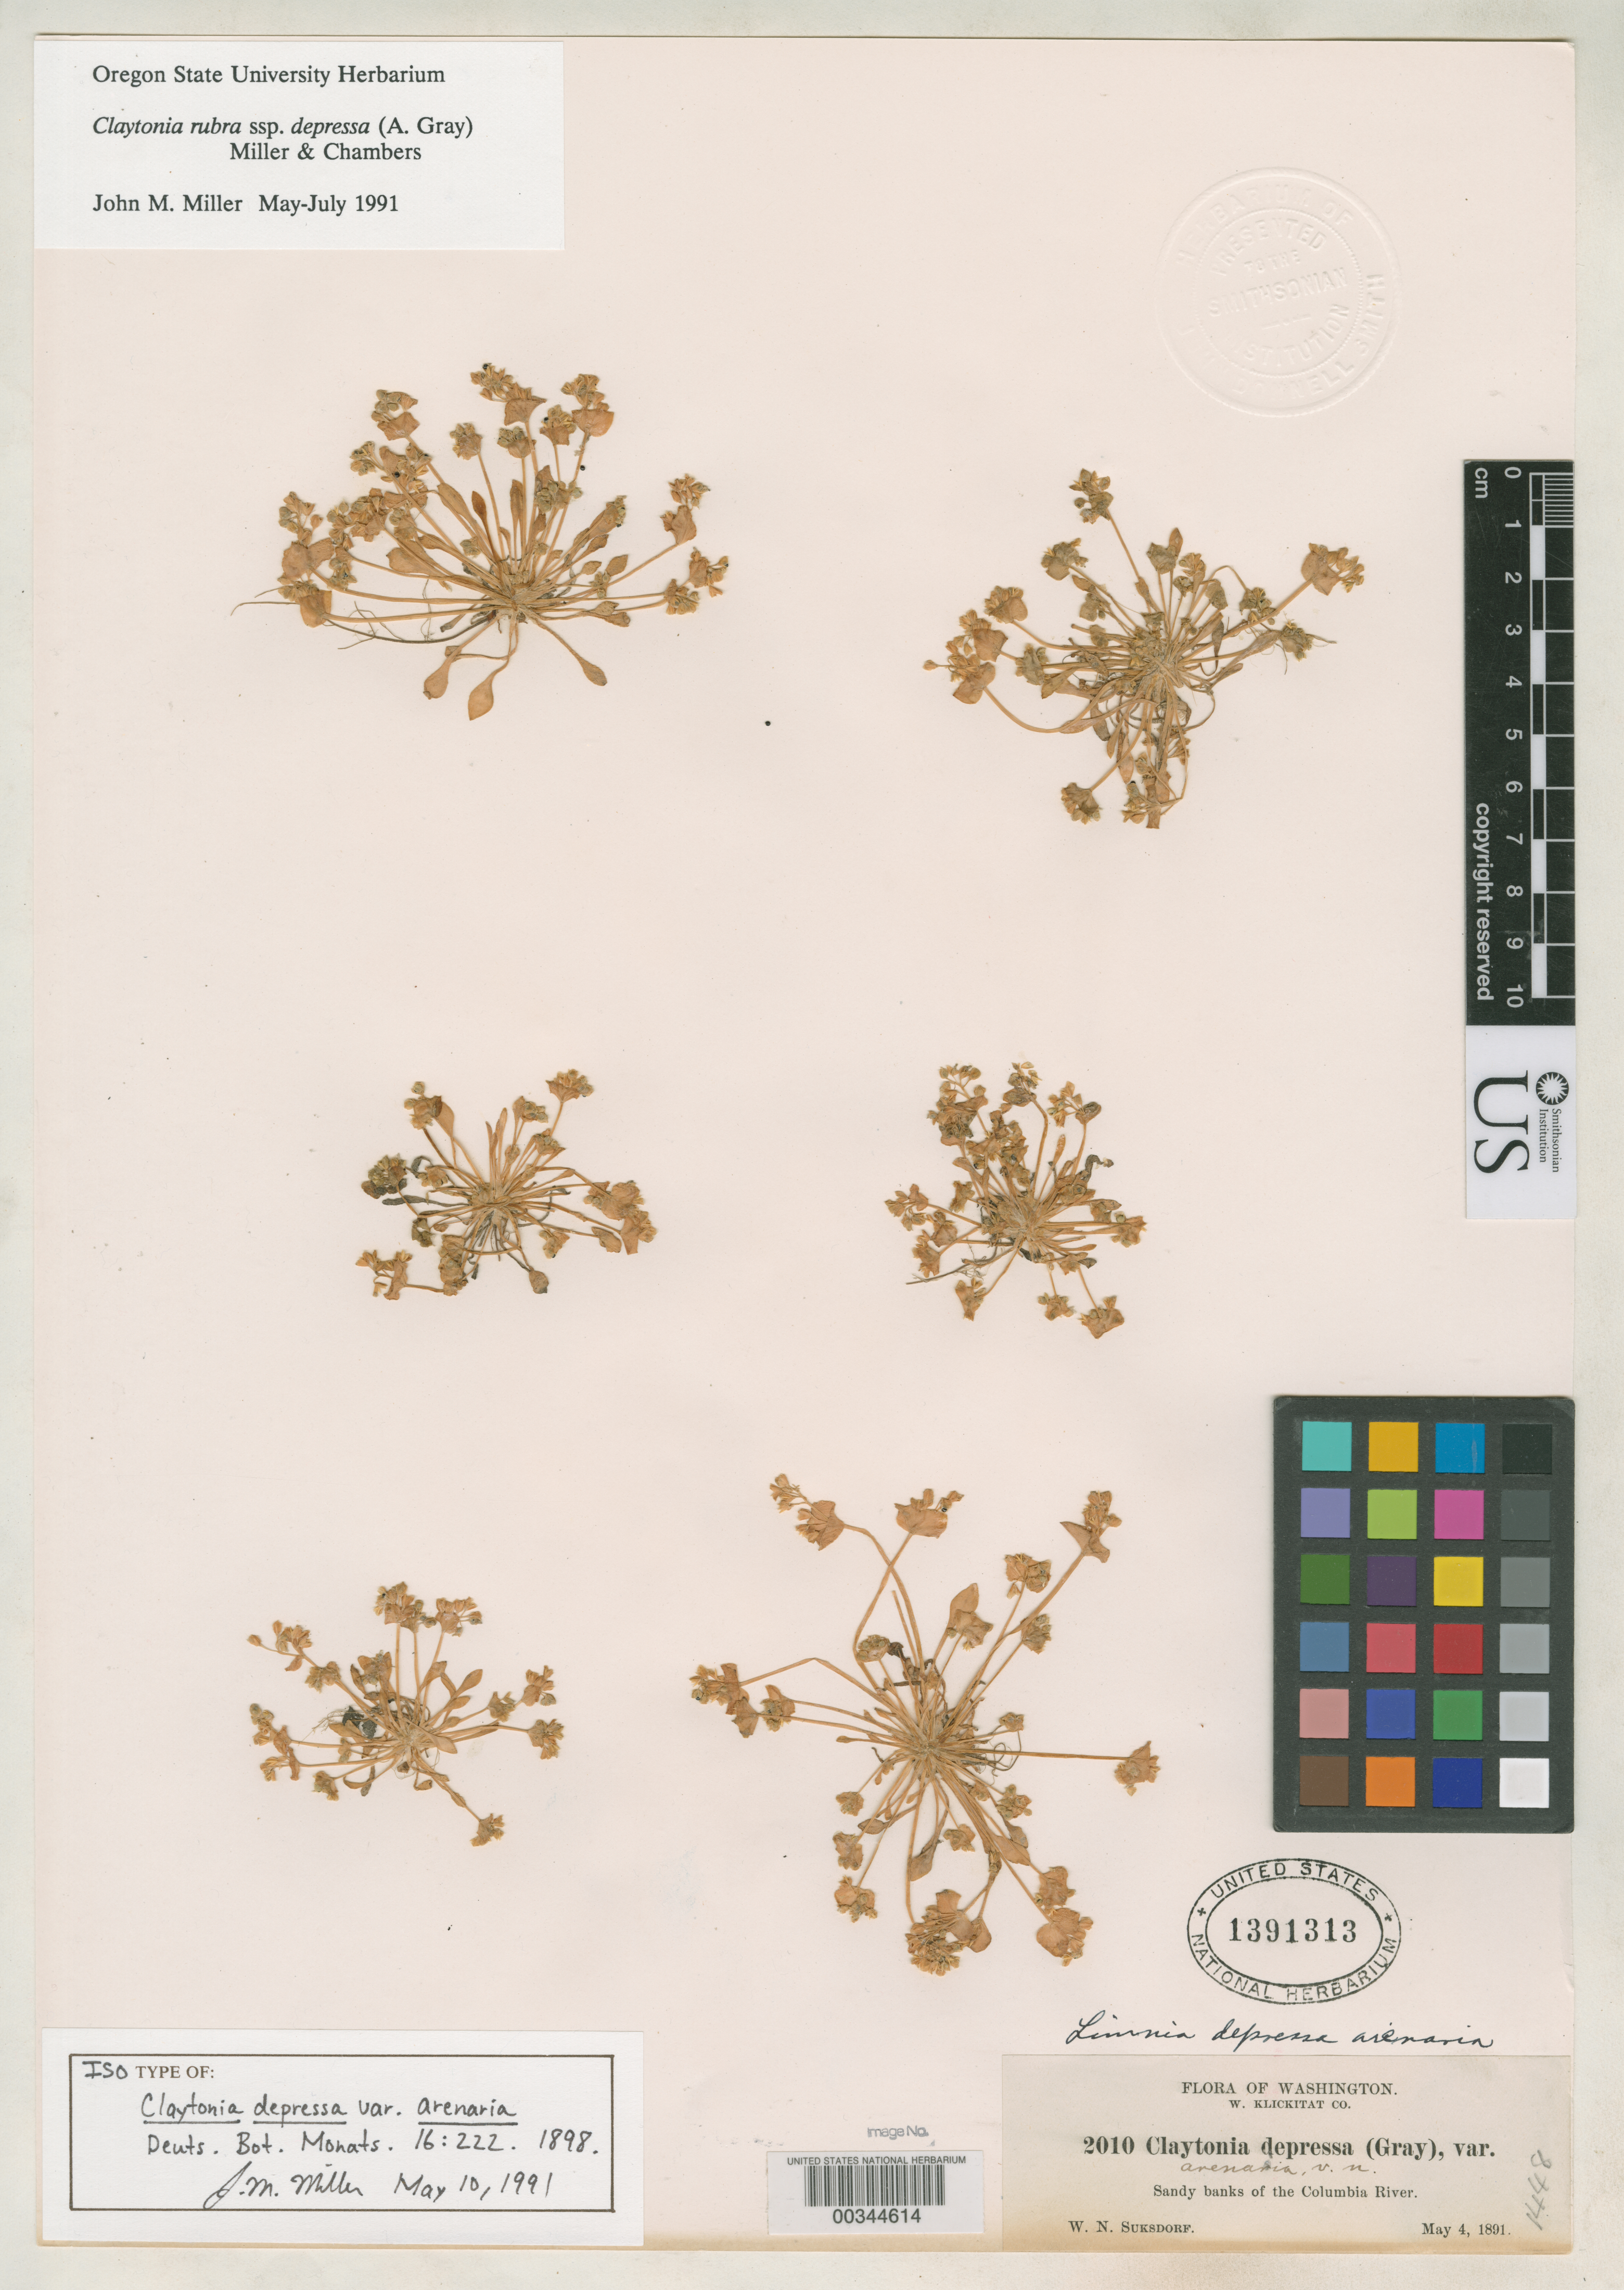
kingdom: Plantae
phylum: Tracheophyta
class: Magnoliopsida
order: Caryophyllales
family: Montiaceae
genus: Claytonia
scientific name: Claytonia depressa var. arenaria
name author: Suksd.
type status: Isotype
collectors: W. N. Suksdorf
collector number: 2010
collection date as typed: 04 May 1891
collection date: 1891-05-04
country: United States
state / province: Washington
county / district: Klickitat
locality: Sandy banks of Columbia River.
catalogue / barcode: US 1391313